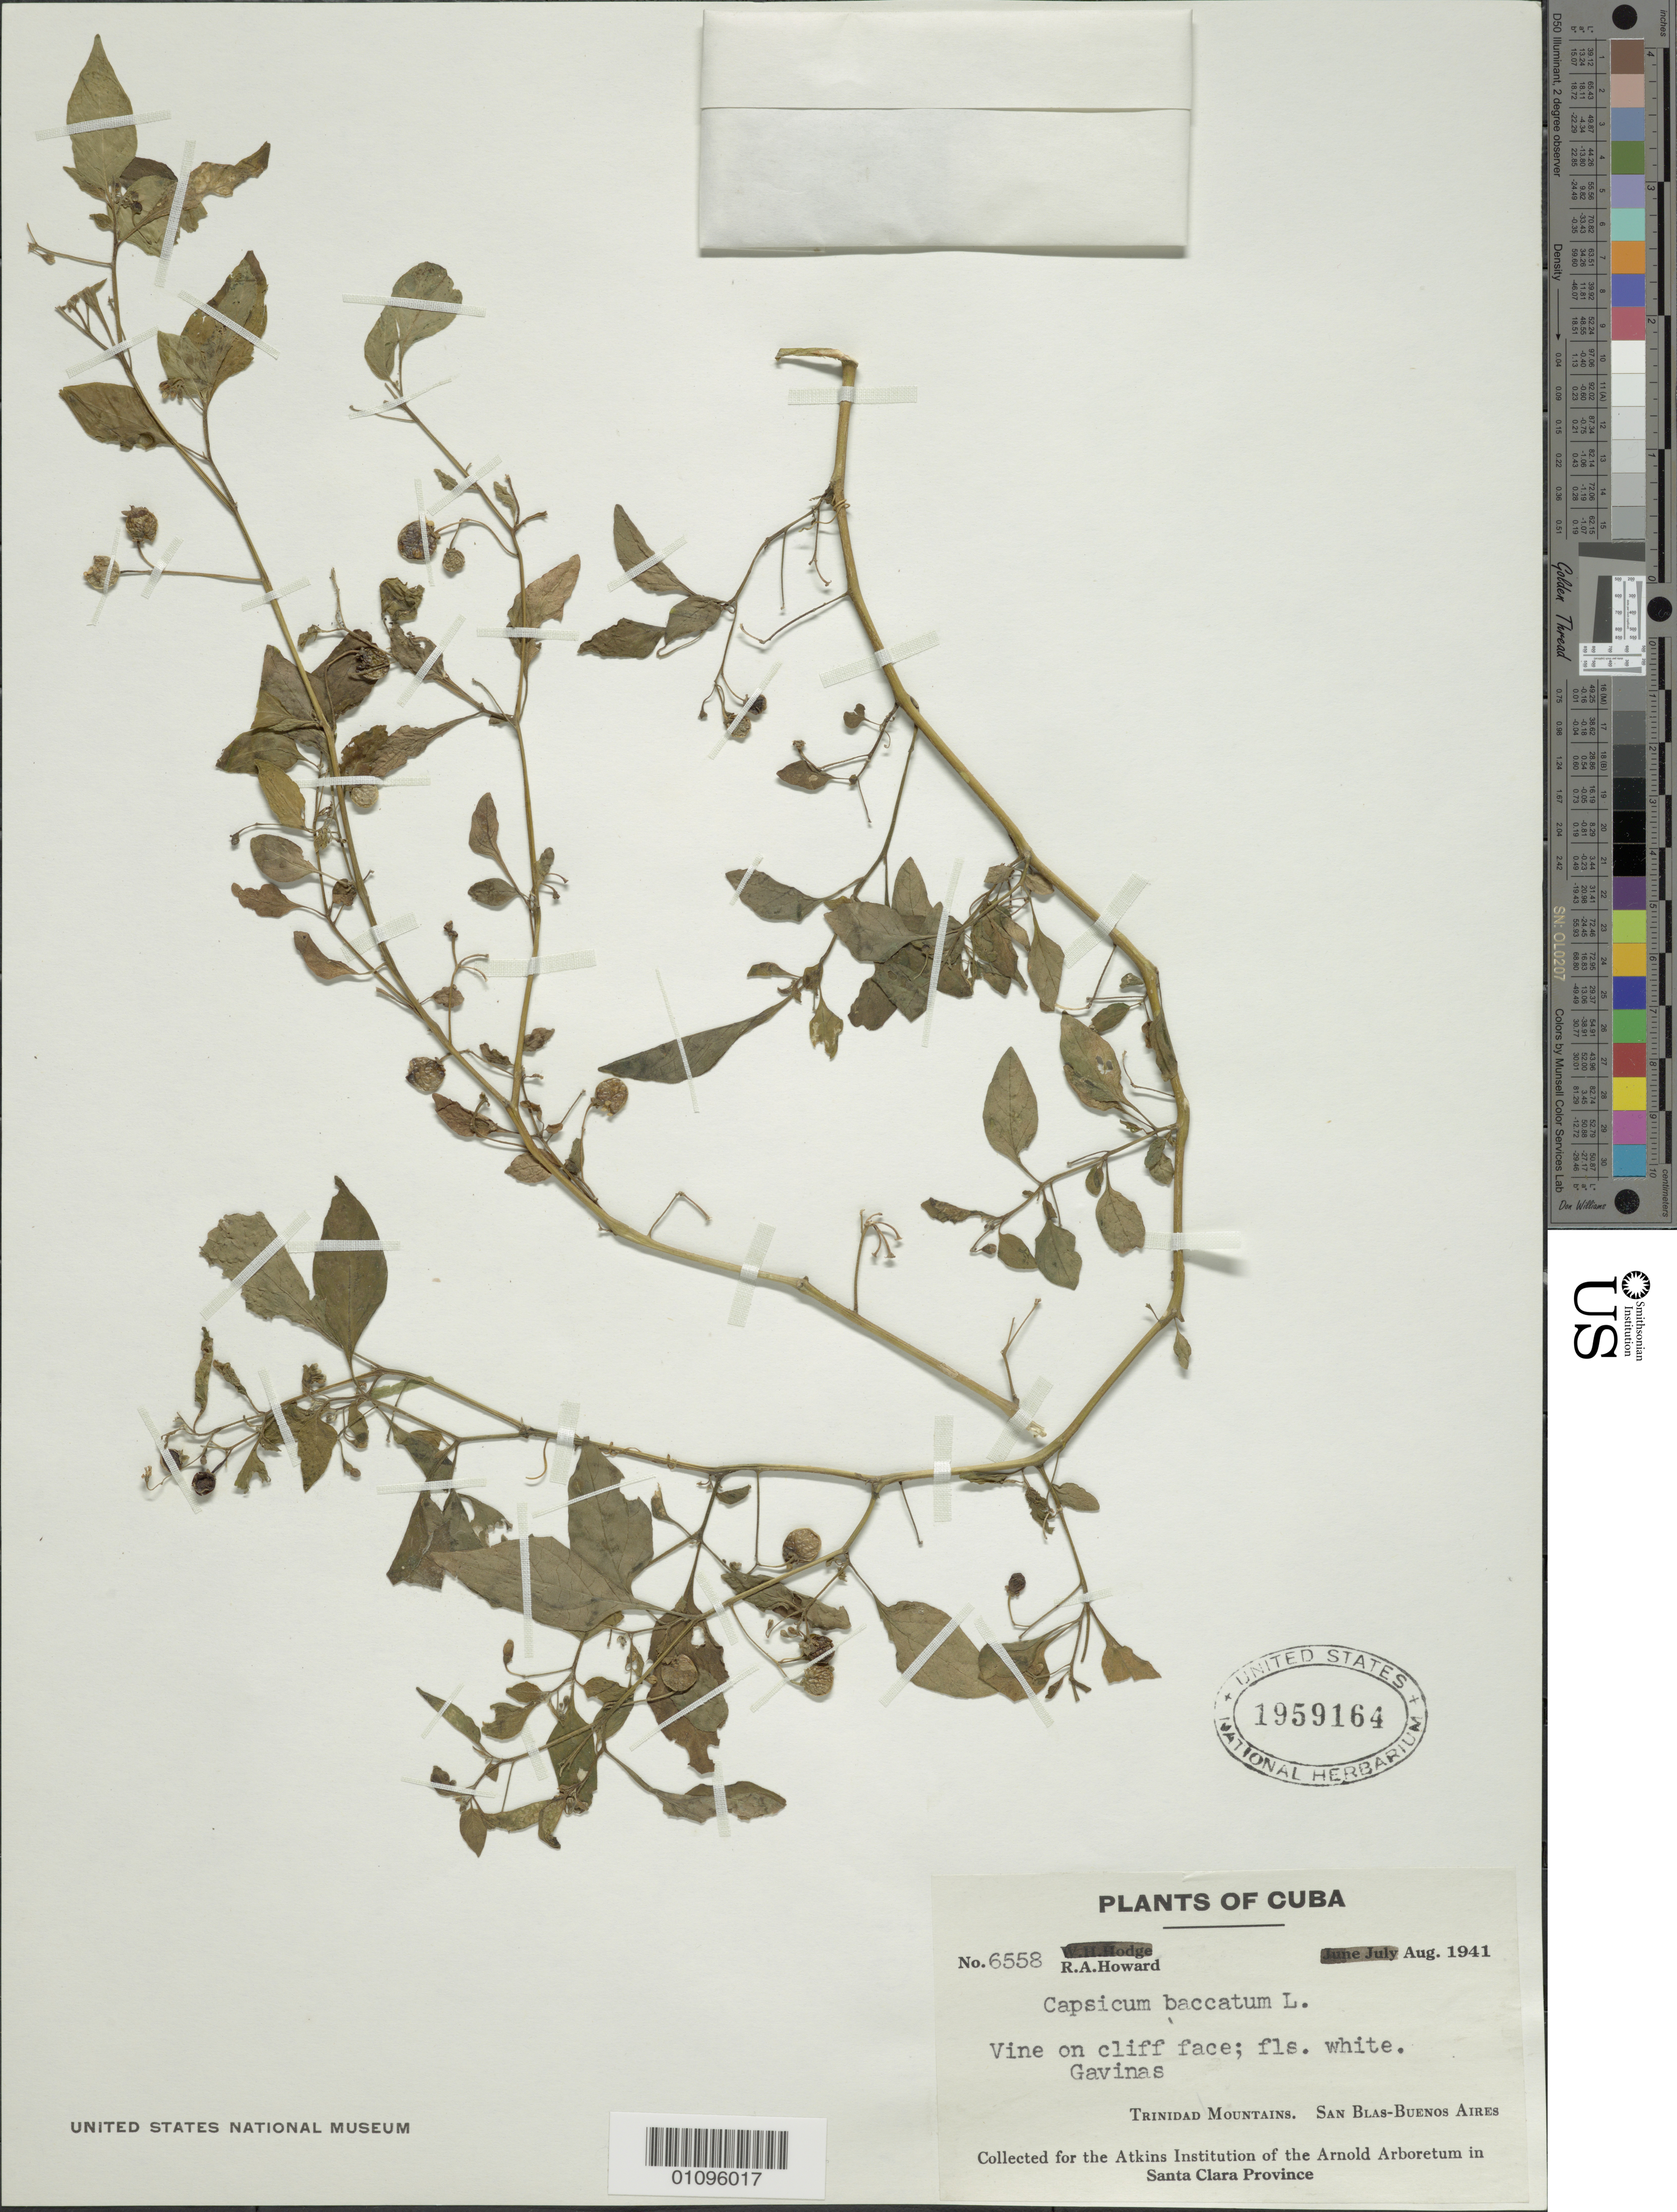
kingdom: Plantae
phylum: Tracheophyta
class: Magnoliopsida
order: Solanales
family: Solanaceae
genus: Capsicum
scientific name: Capsicum baccatum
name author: L.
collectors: R. A. Howard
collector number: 6558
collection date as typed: Aug 1941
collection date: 1941-08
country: Cuba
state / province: Santa Clara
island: Cuba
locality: Trinidad Mountains, San Blas-Buenos Aires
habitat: On cliff face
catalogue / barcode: US 1959164